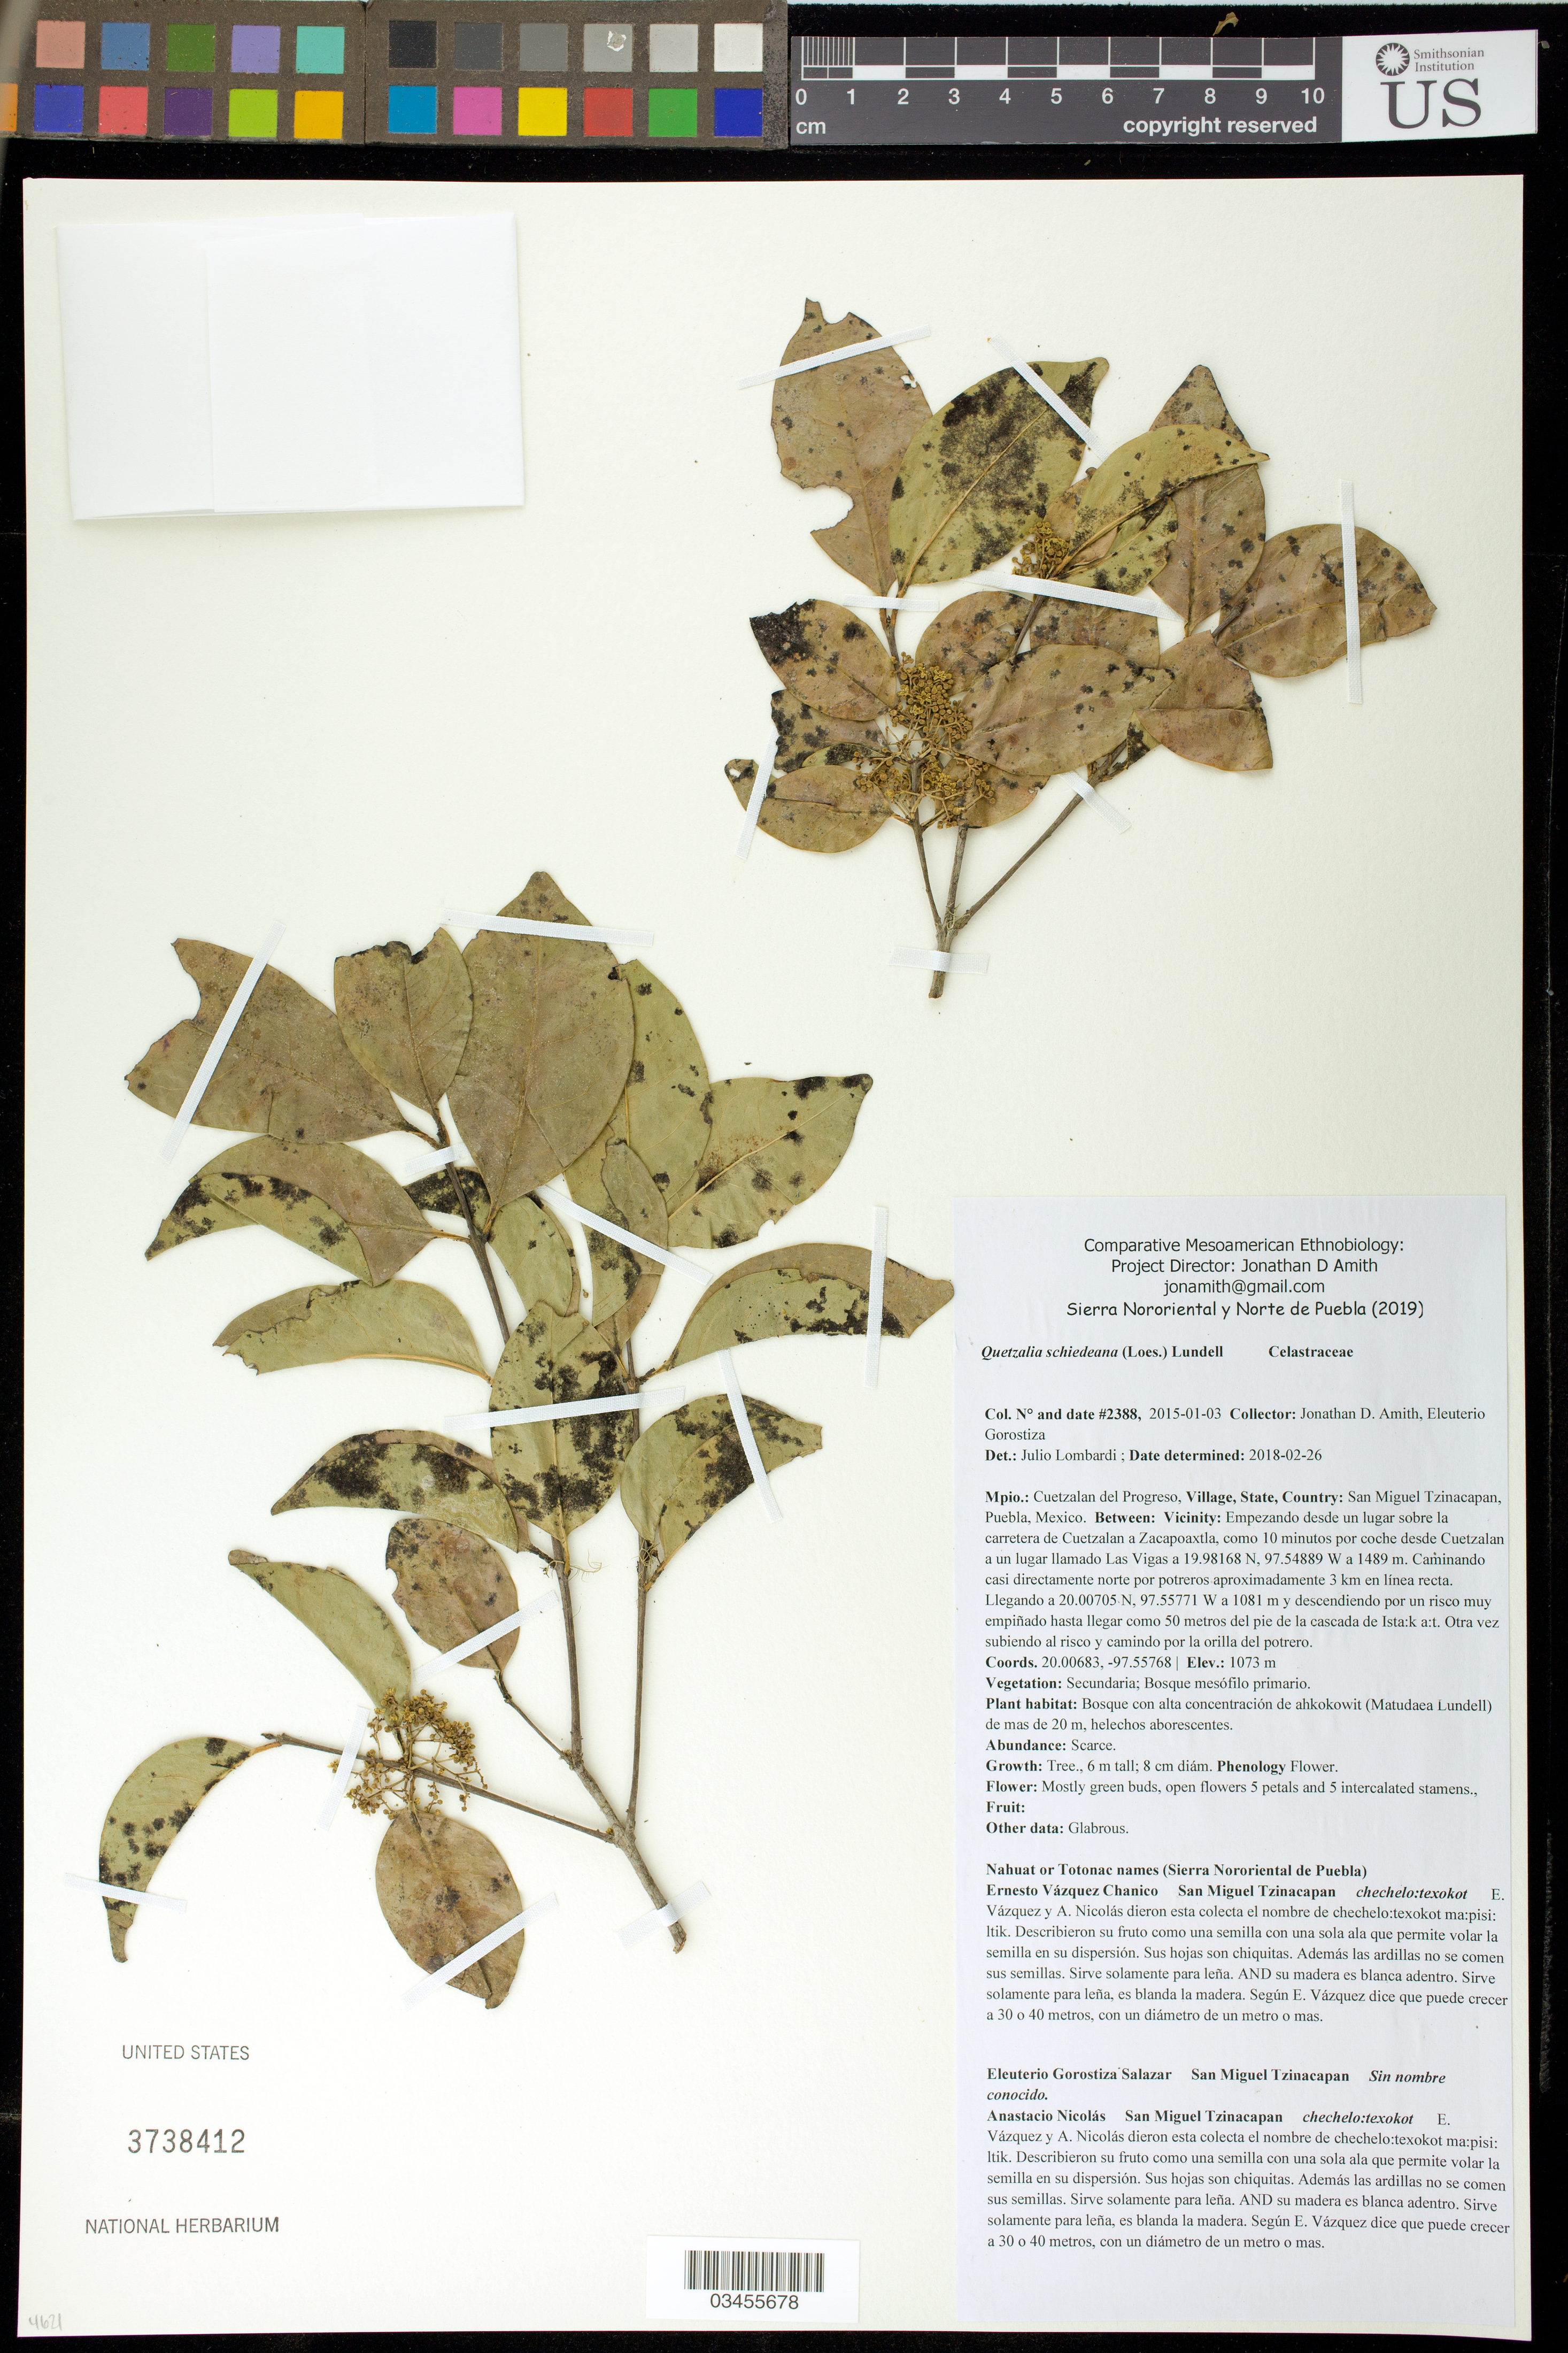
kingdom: Plantae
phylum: Tracheophyta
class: Magnoliopsida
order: Celastrales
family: Celastraceae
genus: Quetzalia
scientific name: Quetzalia schiedeana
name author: (Loes.) Lundell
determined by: Lombardi, Julio A.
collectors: J. D. Amith & E. Gorostiza S.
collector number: JDA_02388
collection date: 2015-01-03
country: México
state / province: Puebla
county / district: Cuetzalan del Progreso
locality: PUEBLO: San Miguel Tzinacapan; LOCALIDAD EXACTA: Empezando desde un lugar sobre la carretera de Cuetzalan a Zacapoaxtla, como 10 minutos por coche desde Cuetzalan a un lugar llamado Las Vigas a 19.98168 N, 97.54889 W a 1489 m. Caminando casi directamente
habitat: VEGETACIÓN y HABITAT: Bosque mesófilo primario. | Bosque con alta concentración de ahkokowit (Matudaea trinervia Lundell) de mas de 20 m, helechos aborescentes.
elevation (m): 1073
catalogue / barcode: US 3738412